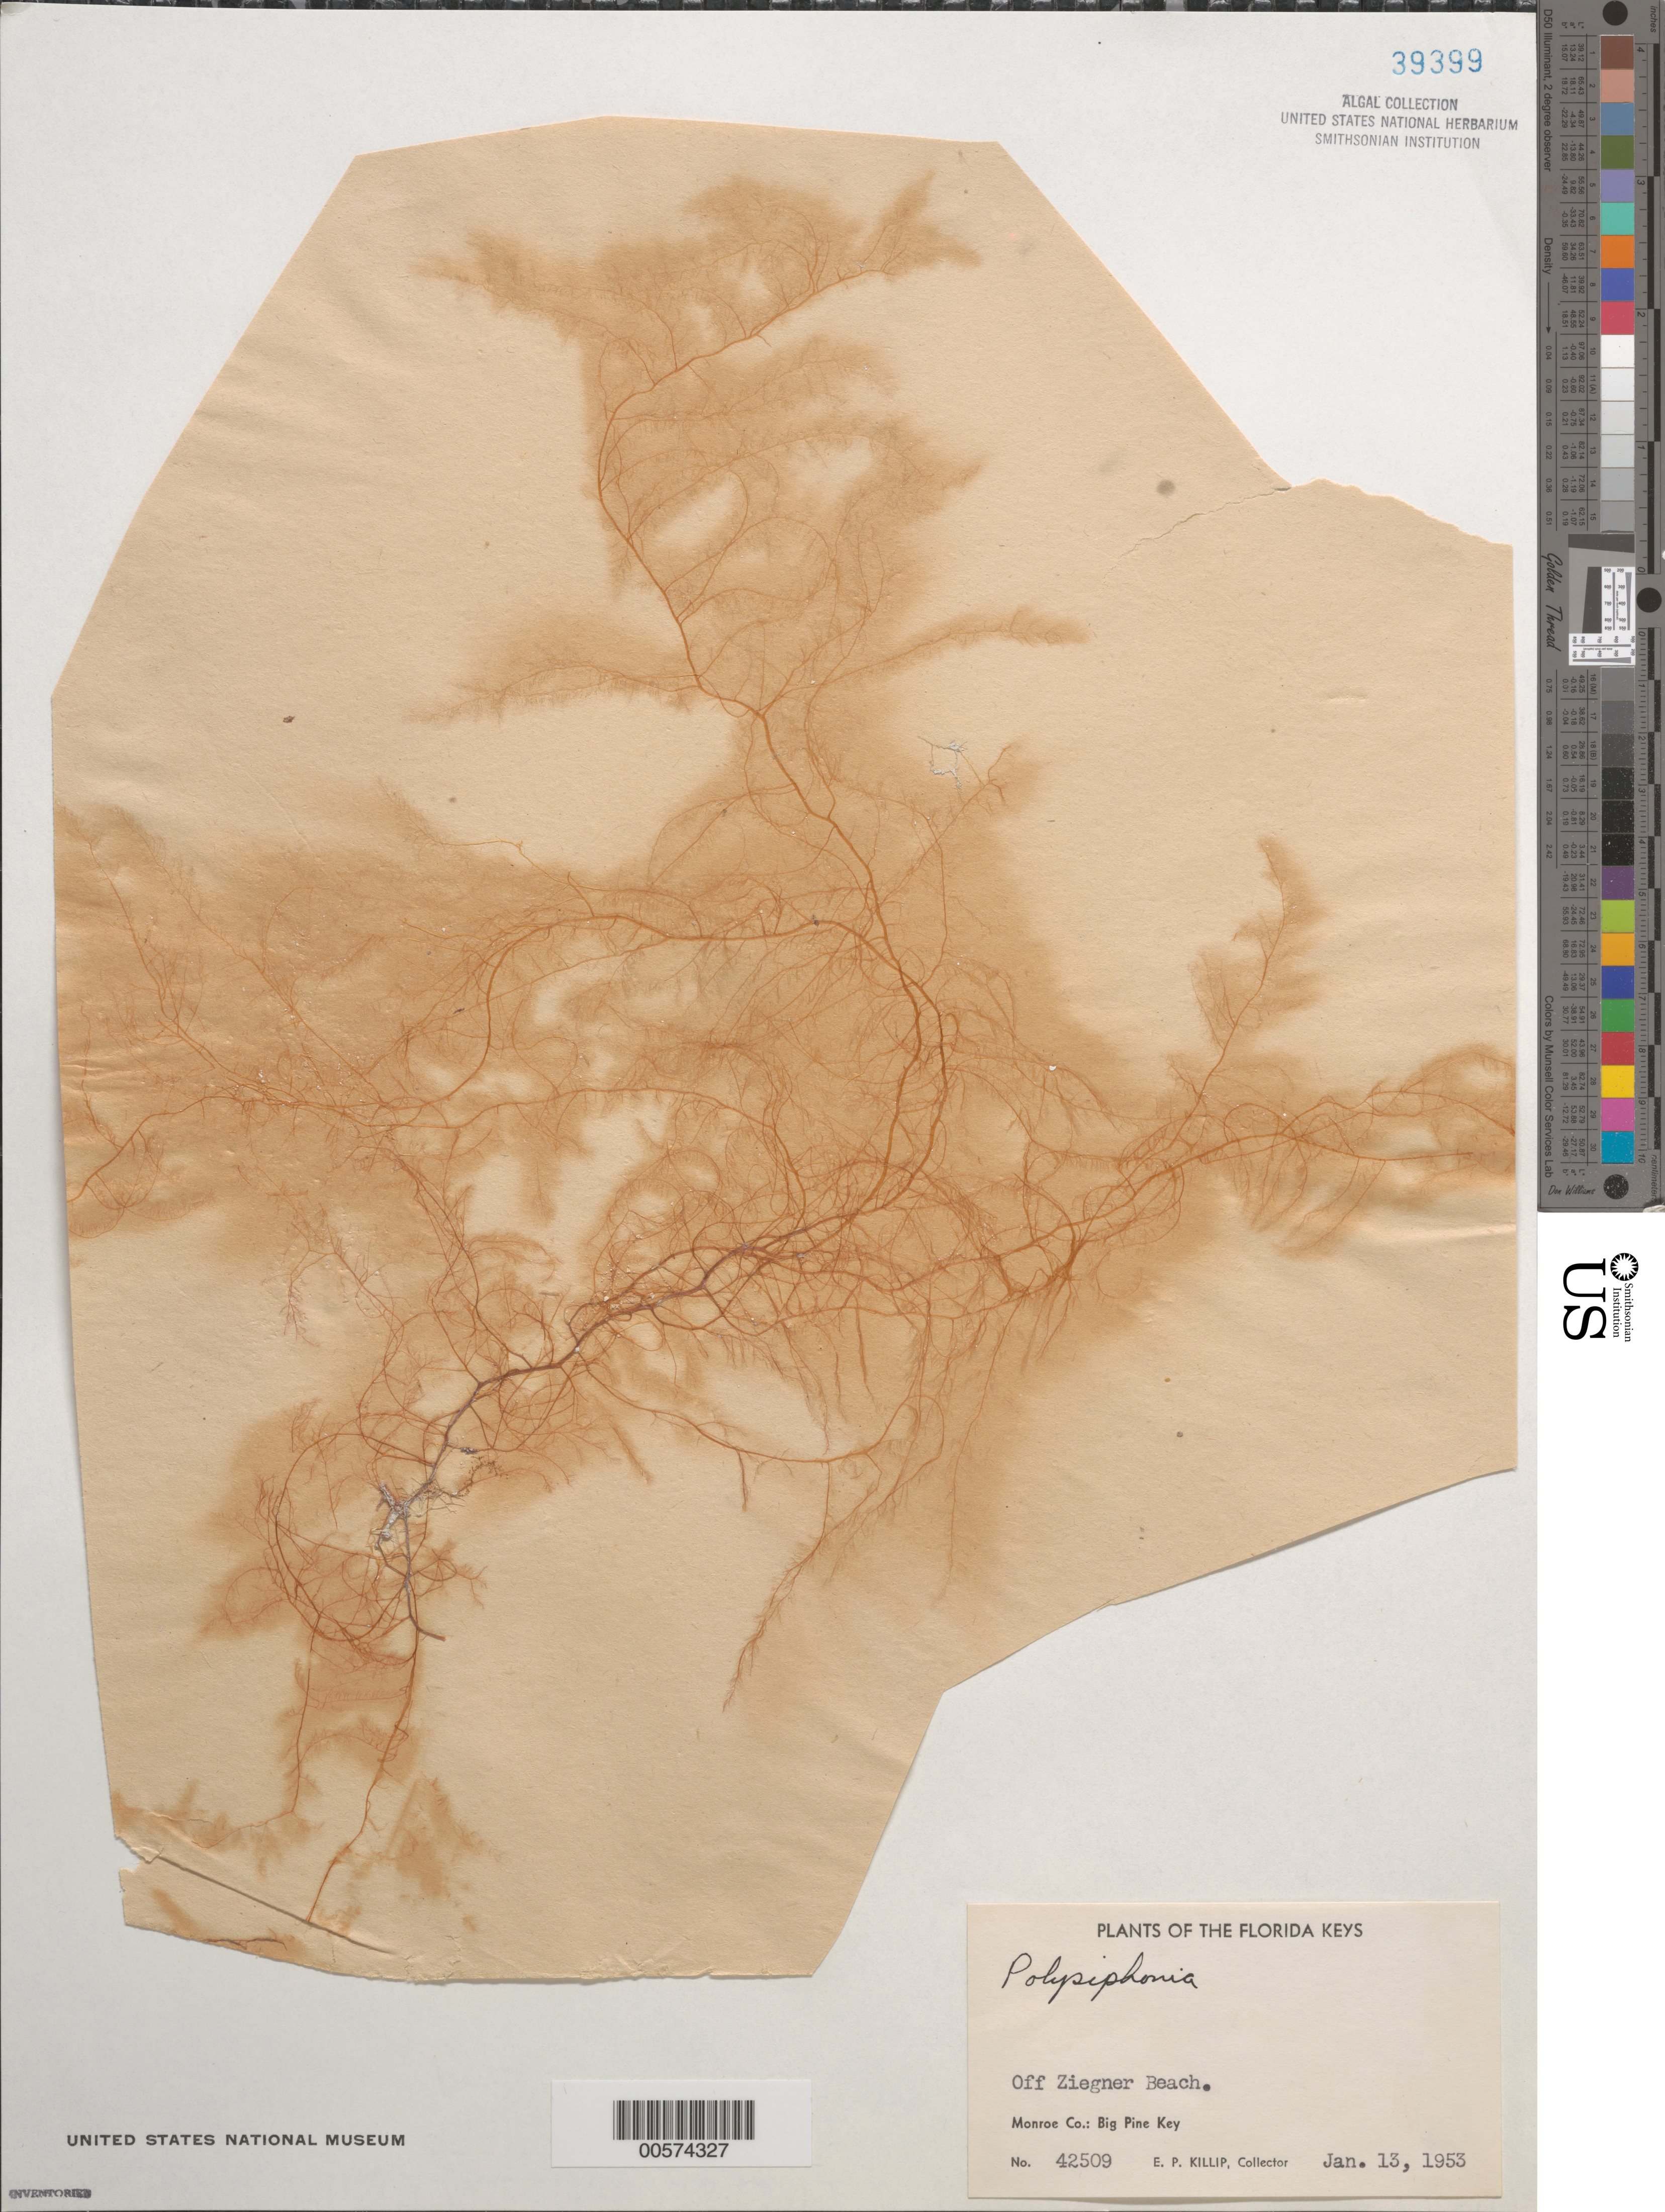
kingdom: Plantae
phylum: Rhodophyta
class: Florideophyceae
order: Ceramiales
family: Rhodomelaceae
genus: Polysiphonia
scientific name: Polysiphonia sp.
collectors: E. P. Killip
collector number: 42509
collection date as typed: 13 Jan 1953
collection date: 1953-01-13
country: United States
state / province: Florida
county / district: Monroe County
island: Big Pine Key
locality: Off Ziegner Beach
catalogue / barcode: US 39399